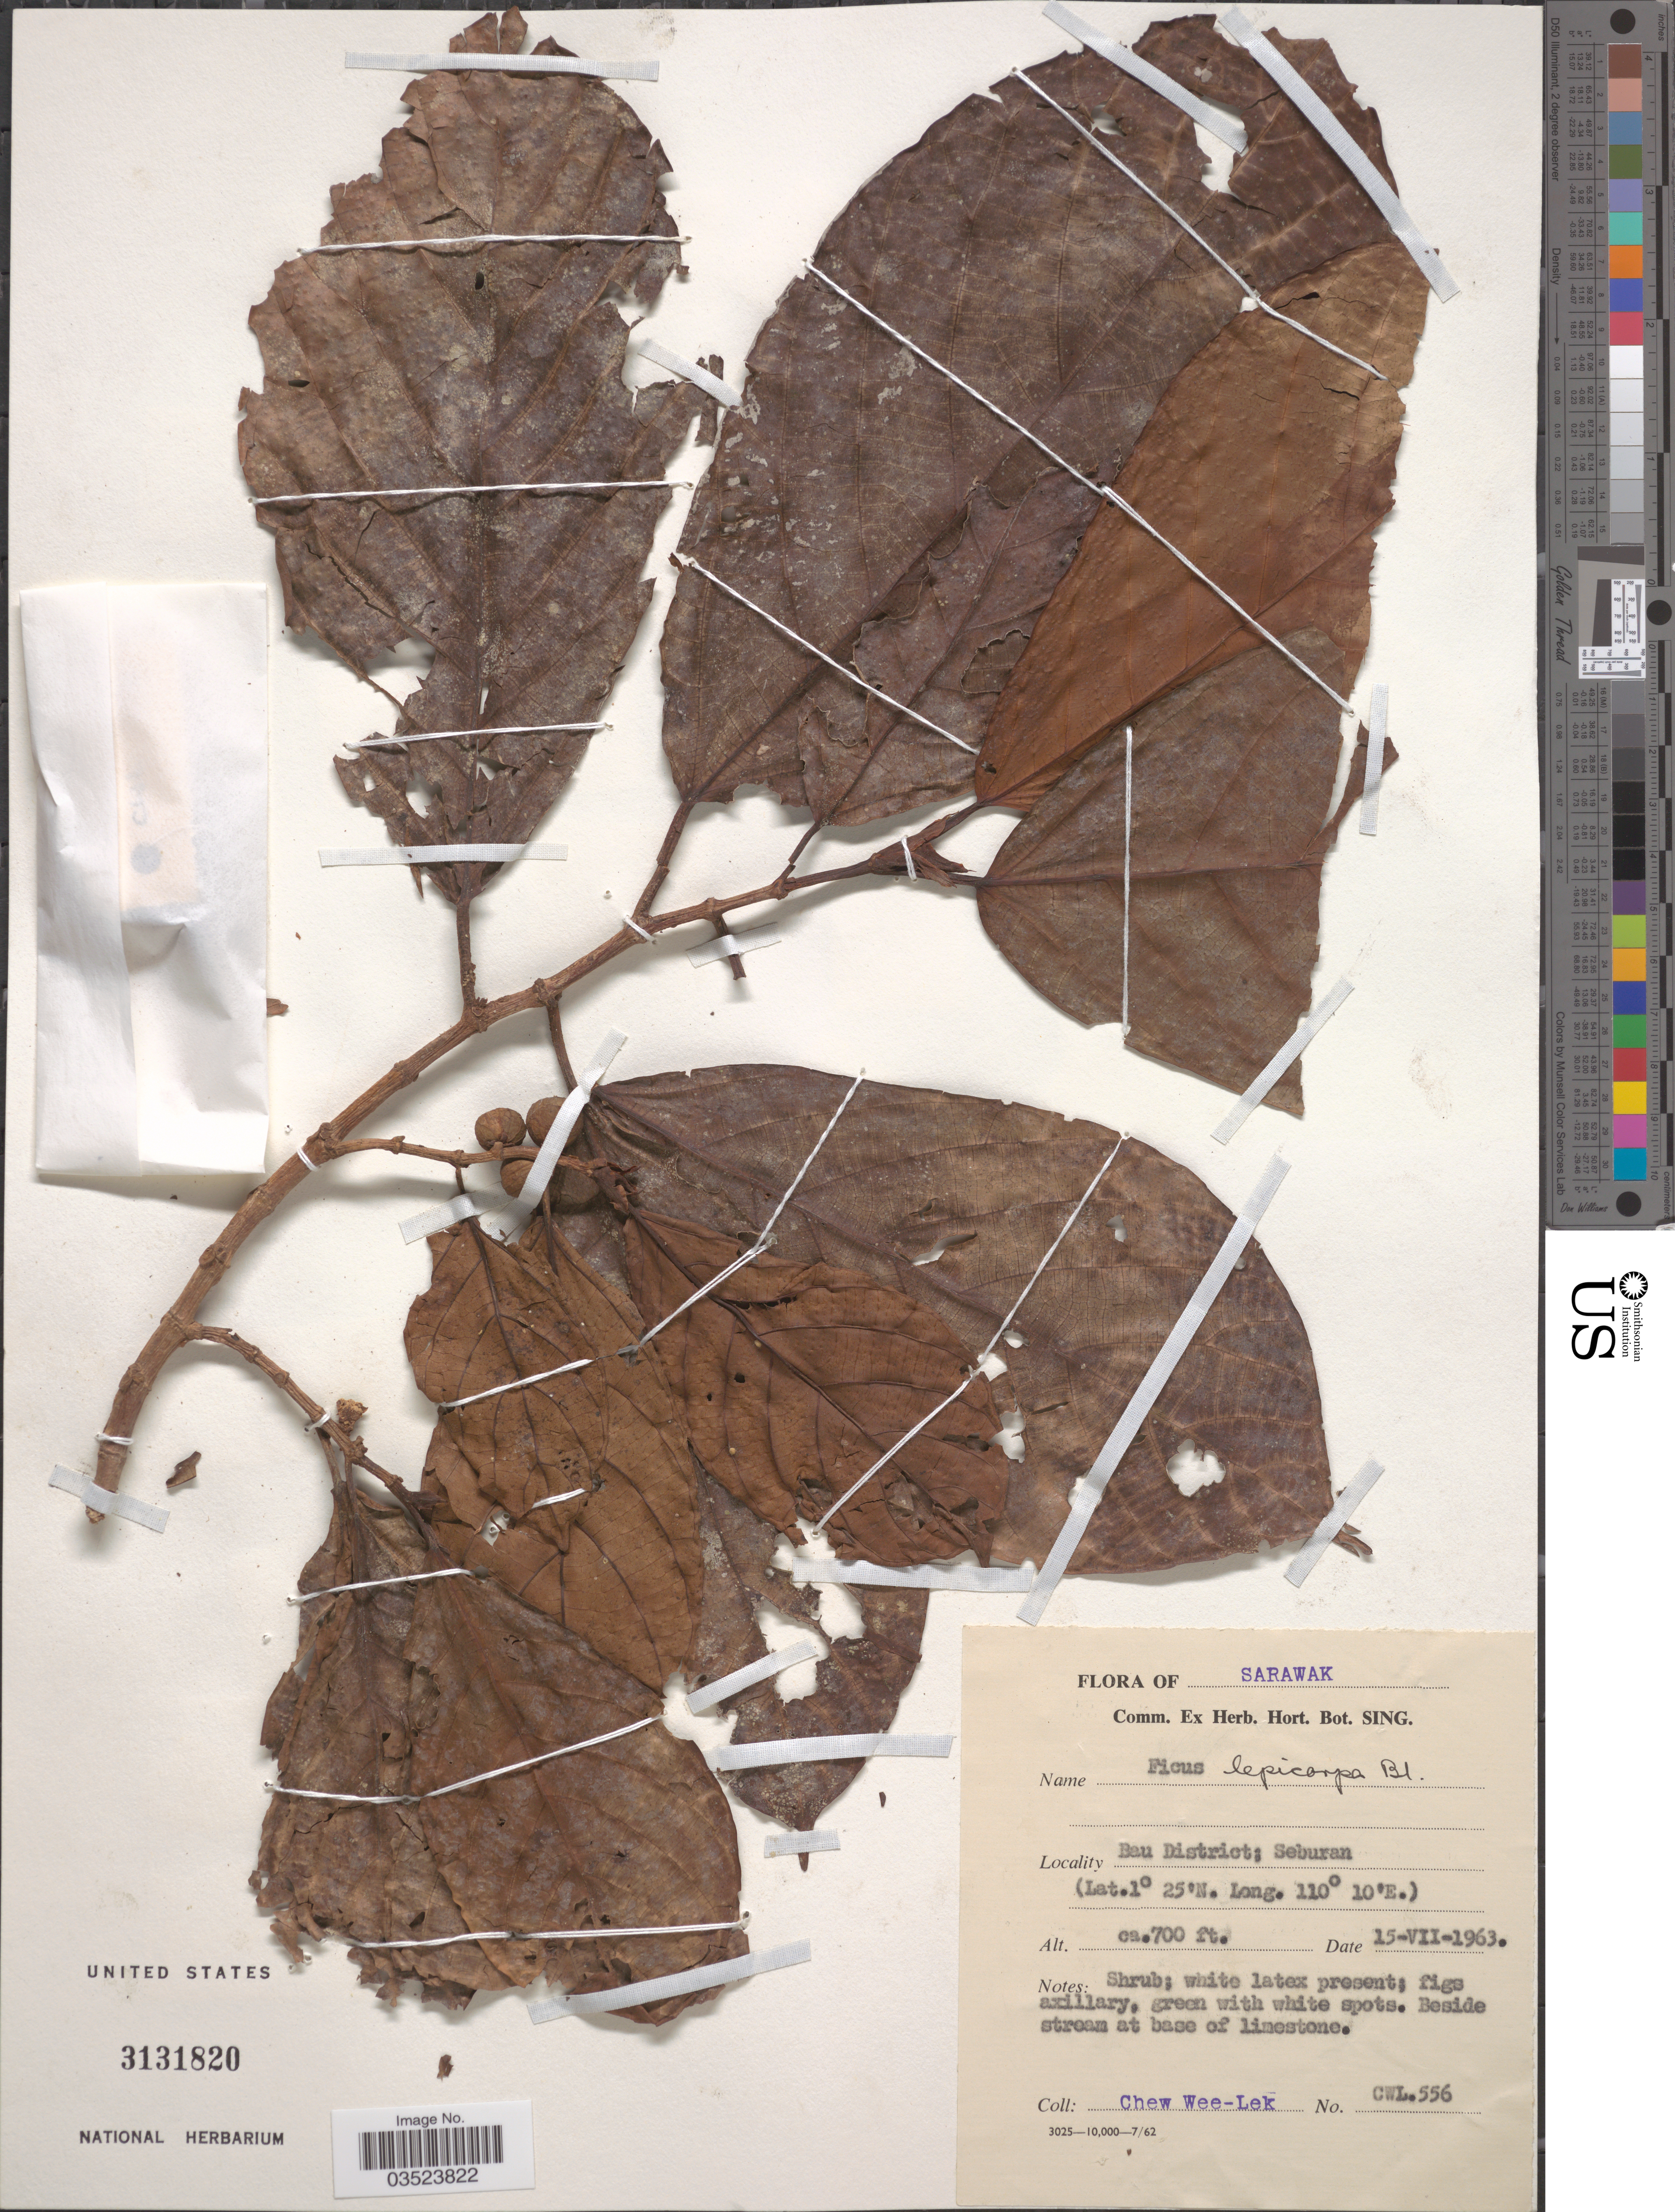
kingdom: Plantae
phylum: Tracheophyta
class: Magnoliopsida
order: Rosales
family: Moraceae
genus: Ficus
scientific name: Ficus lepicarpa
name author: Blume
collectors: W. Chew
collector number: CWL556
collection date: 1963-07-15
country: Malaysia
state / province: Sarawak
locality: Bau District; Seburan.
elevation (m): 213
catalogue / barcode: US 3131820